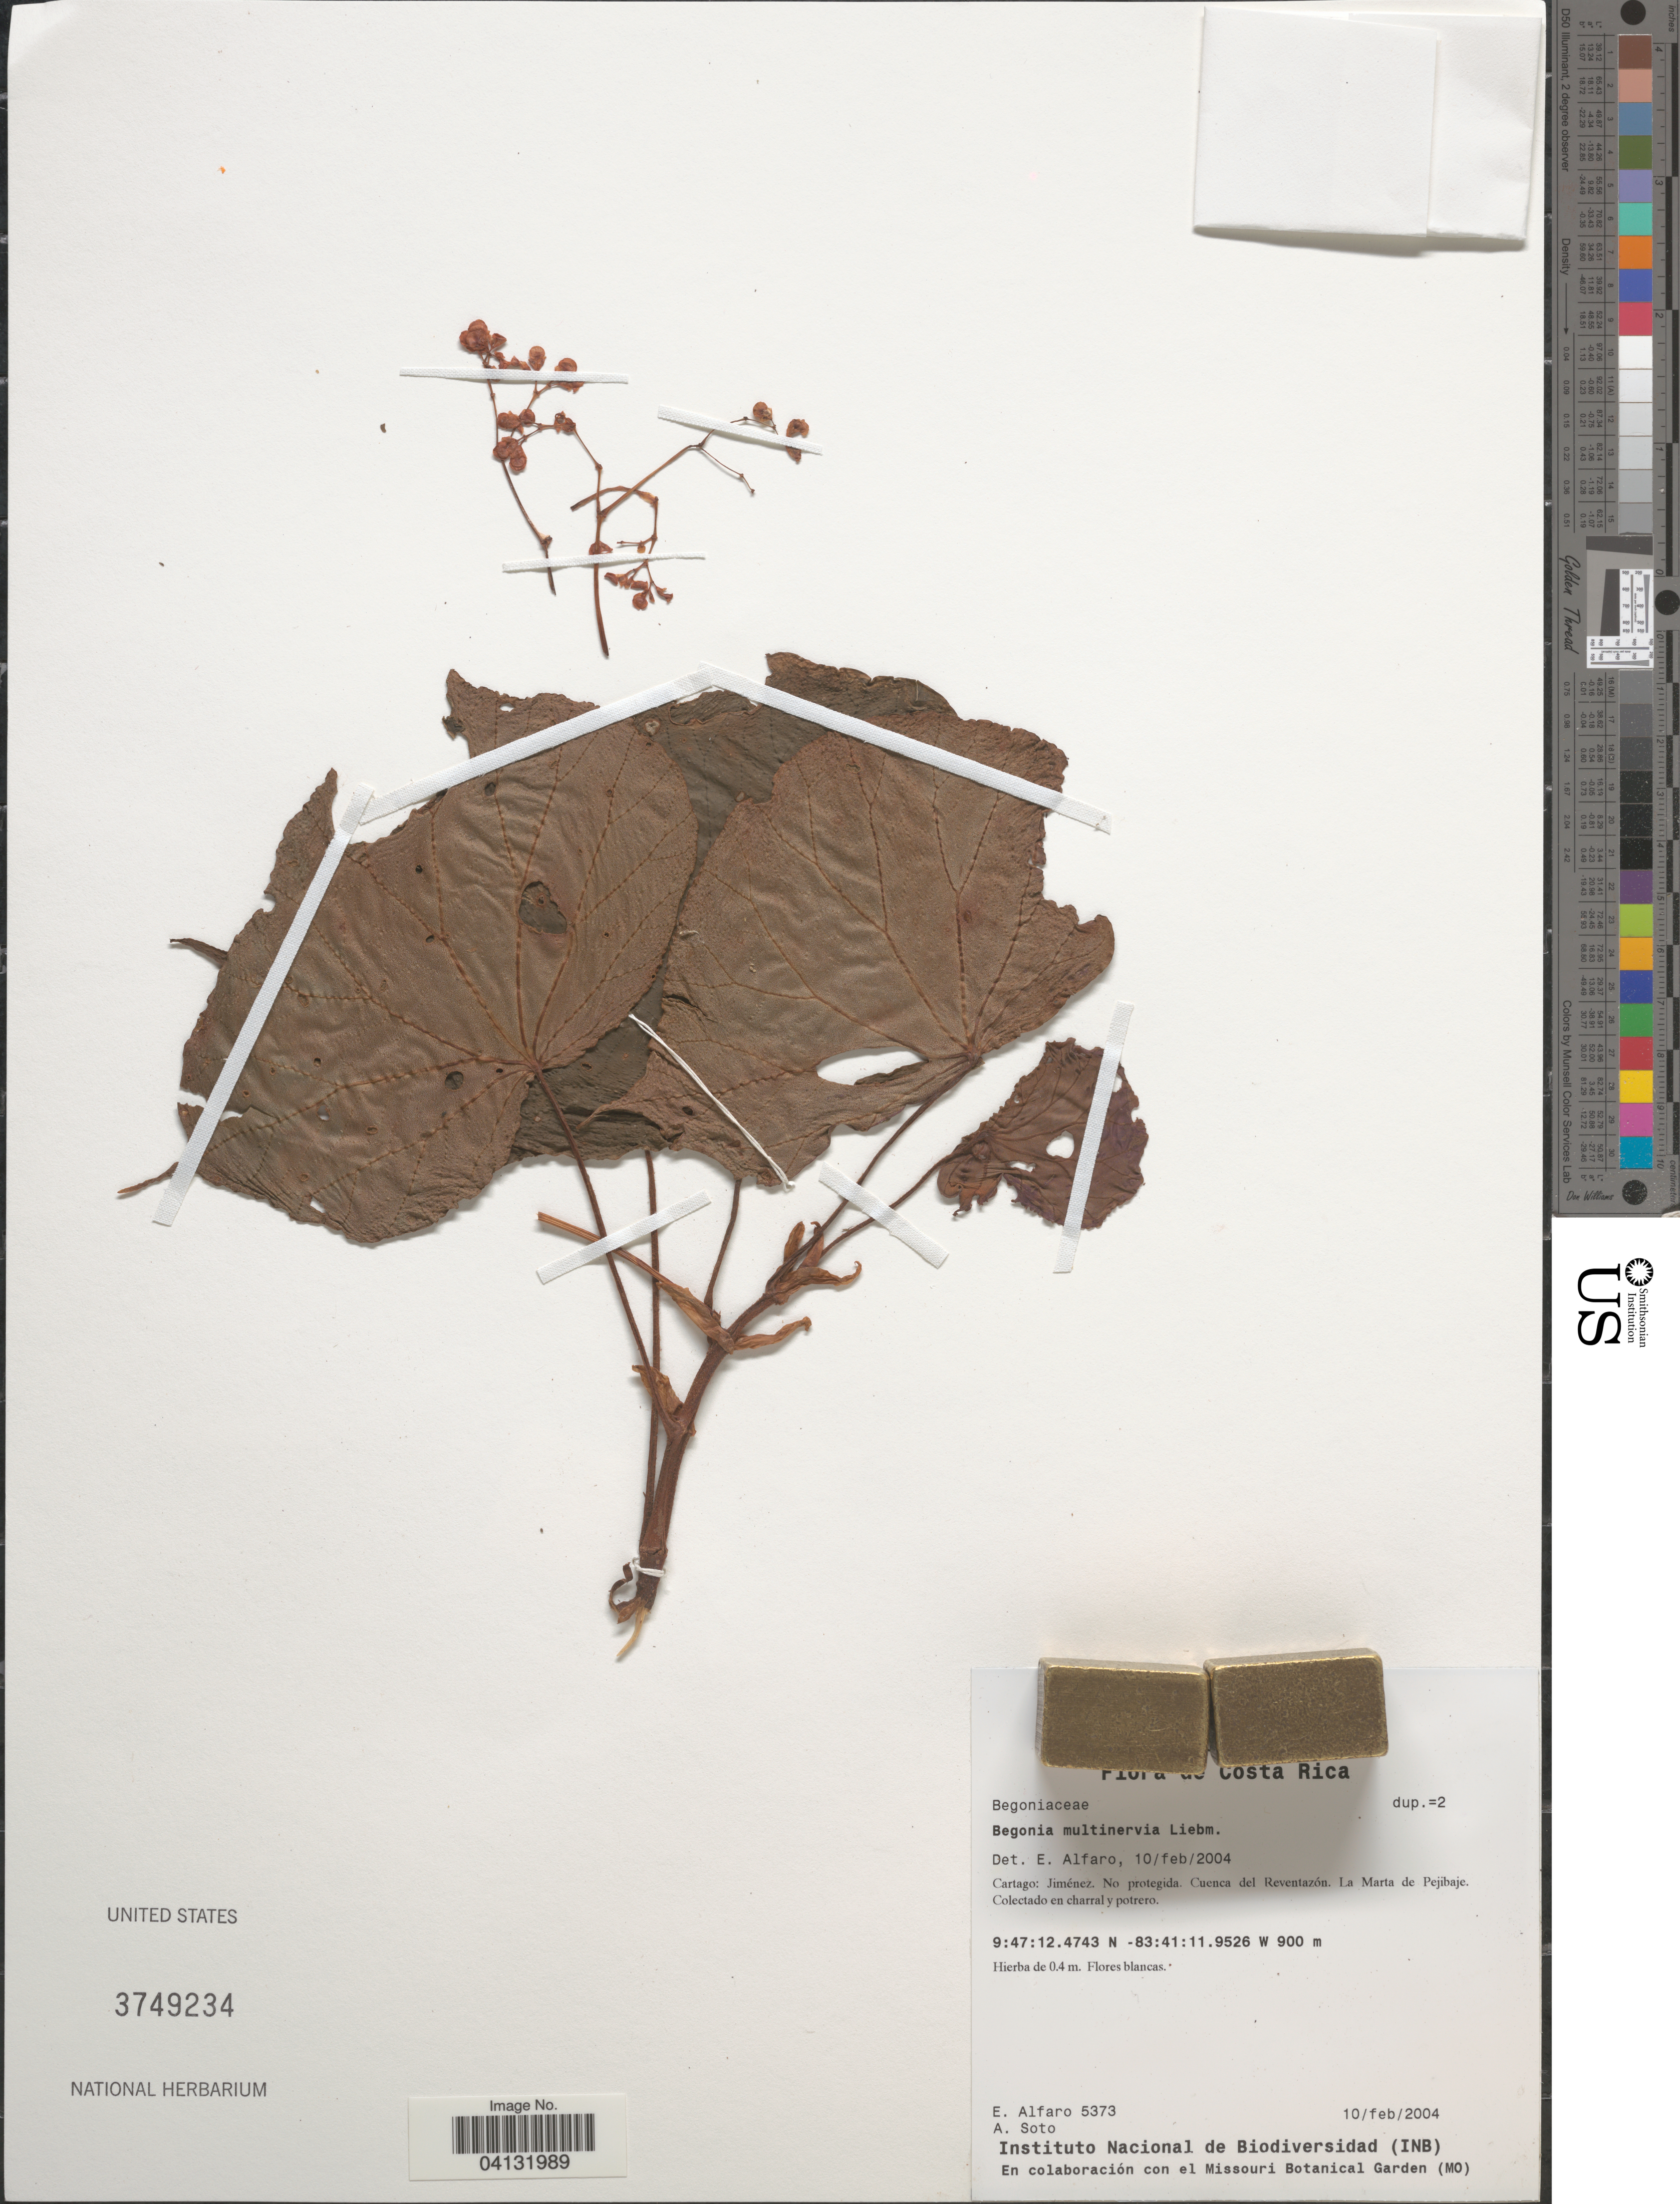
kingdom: Plantae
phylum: Tracheophyta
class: Magnoliopsida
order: Cucurbitales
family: Begoniaceae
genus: Begonia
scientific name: Begonia multinervia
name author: Liebm.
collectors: E. Alfaro & A. Soto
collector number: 5373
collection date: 2004-02-10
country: Costa Rica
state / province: Cartago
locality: Jiménez. No protegida. Cuenca del Reventazón. La Marta de Pejibaje. Colectado en charral y potrero.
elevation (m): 900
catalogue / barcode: US 3749234